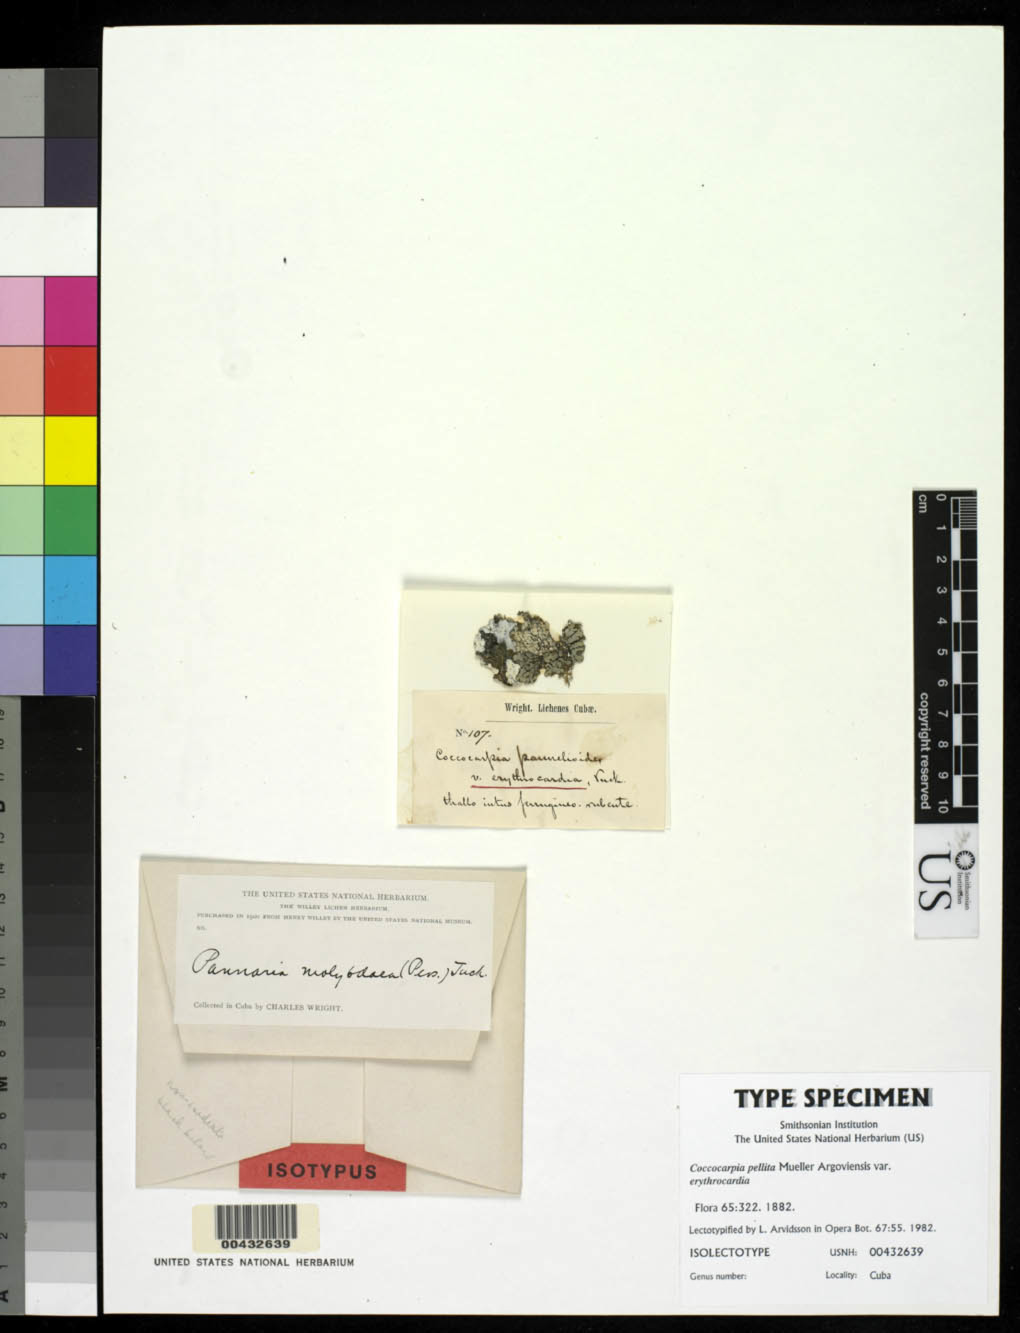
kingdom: Fungi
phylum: Ascomycota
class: Lecanoromycetes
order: Peltigerales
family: Coccocarpiaceae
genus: Coccocarpia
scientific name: Coccocarpia pellita var. erythrocardia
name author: Müll. Arg.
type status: Isolectotype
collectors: C. Wright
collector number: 107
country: Cuba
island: Greater Antilles